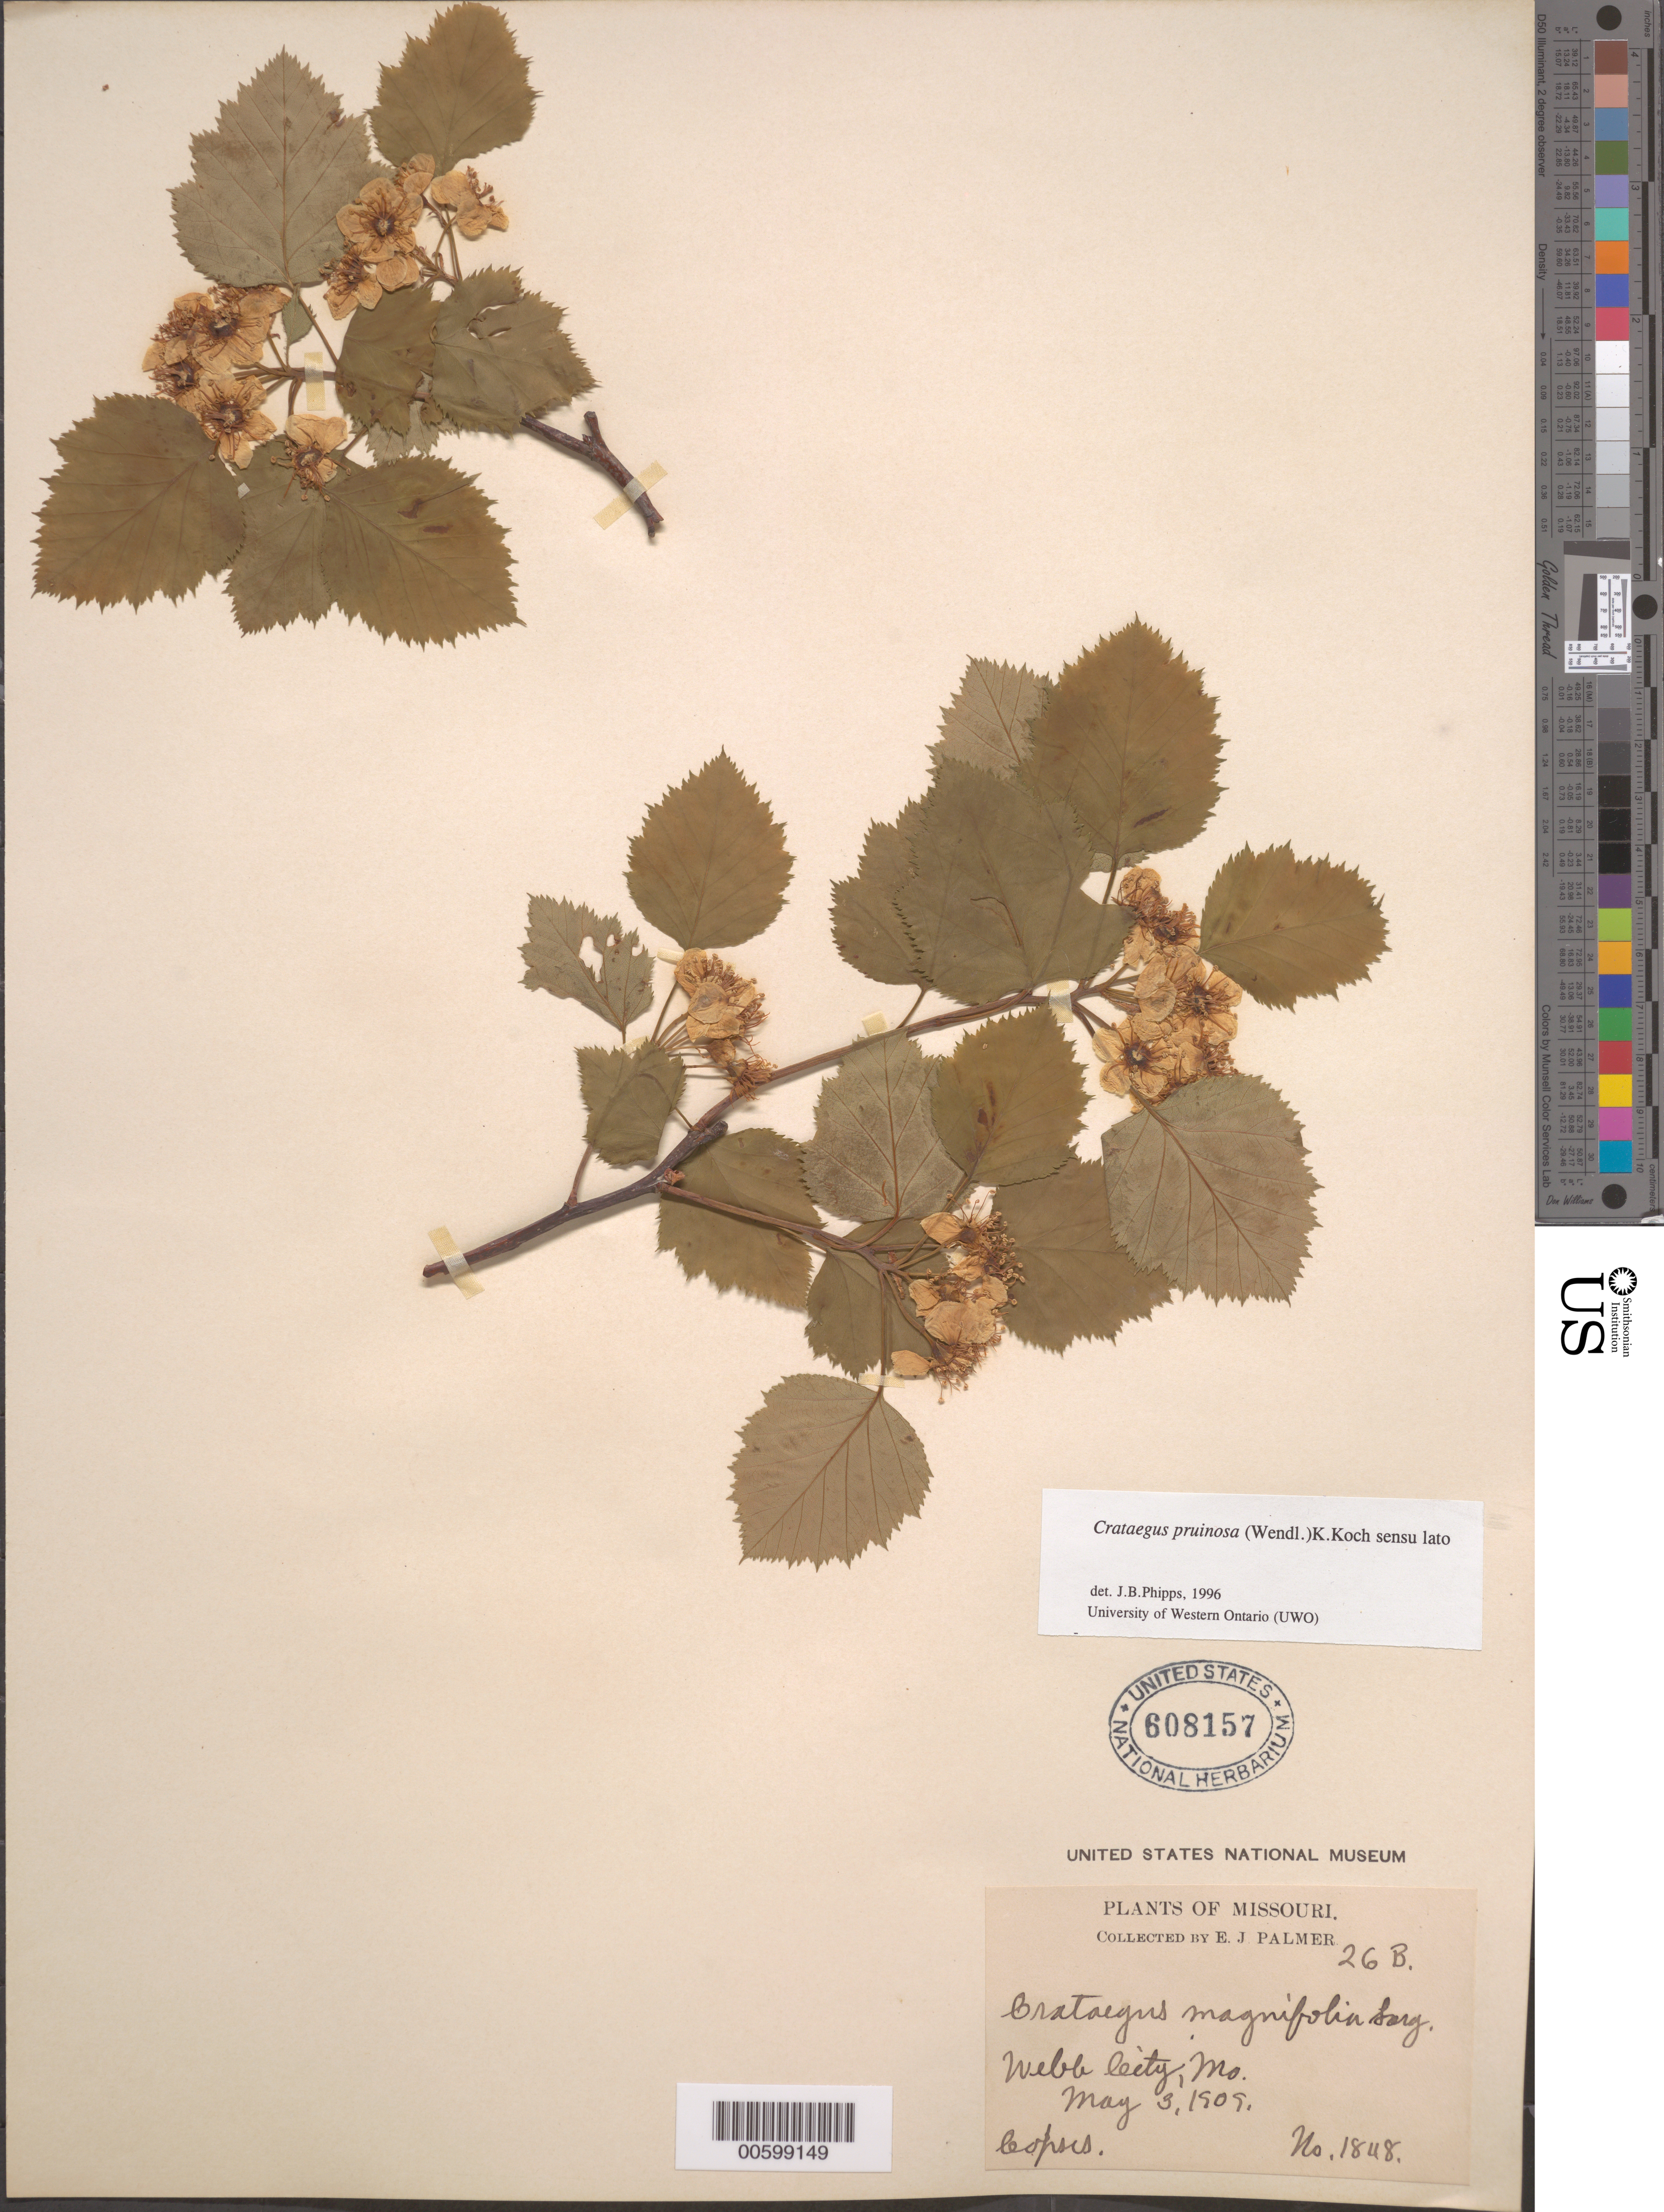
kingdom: Plantae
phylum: Tracheophyta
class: Magnoliopsida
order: Rosales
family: Rosaceae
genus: Crataegus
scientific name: Crataegus pruinosa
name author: (H.L. Wendl.) K. Koch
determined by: Phipps, James B., (UWO), University of Western Ontario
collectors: E. J. Palmer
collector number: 1848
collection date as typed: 03 May 1909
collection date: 1909-05-03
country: United States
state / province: Missouri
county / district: Jasper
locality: Webb City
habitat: Copses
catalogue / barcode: US 608157